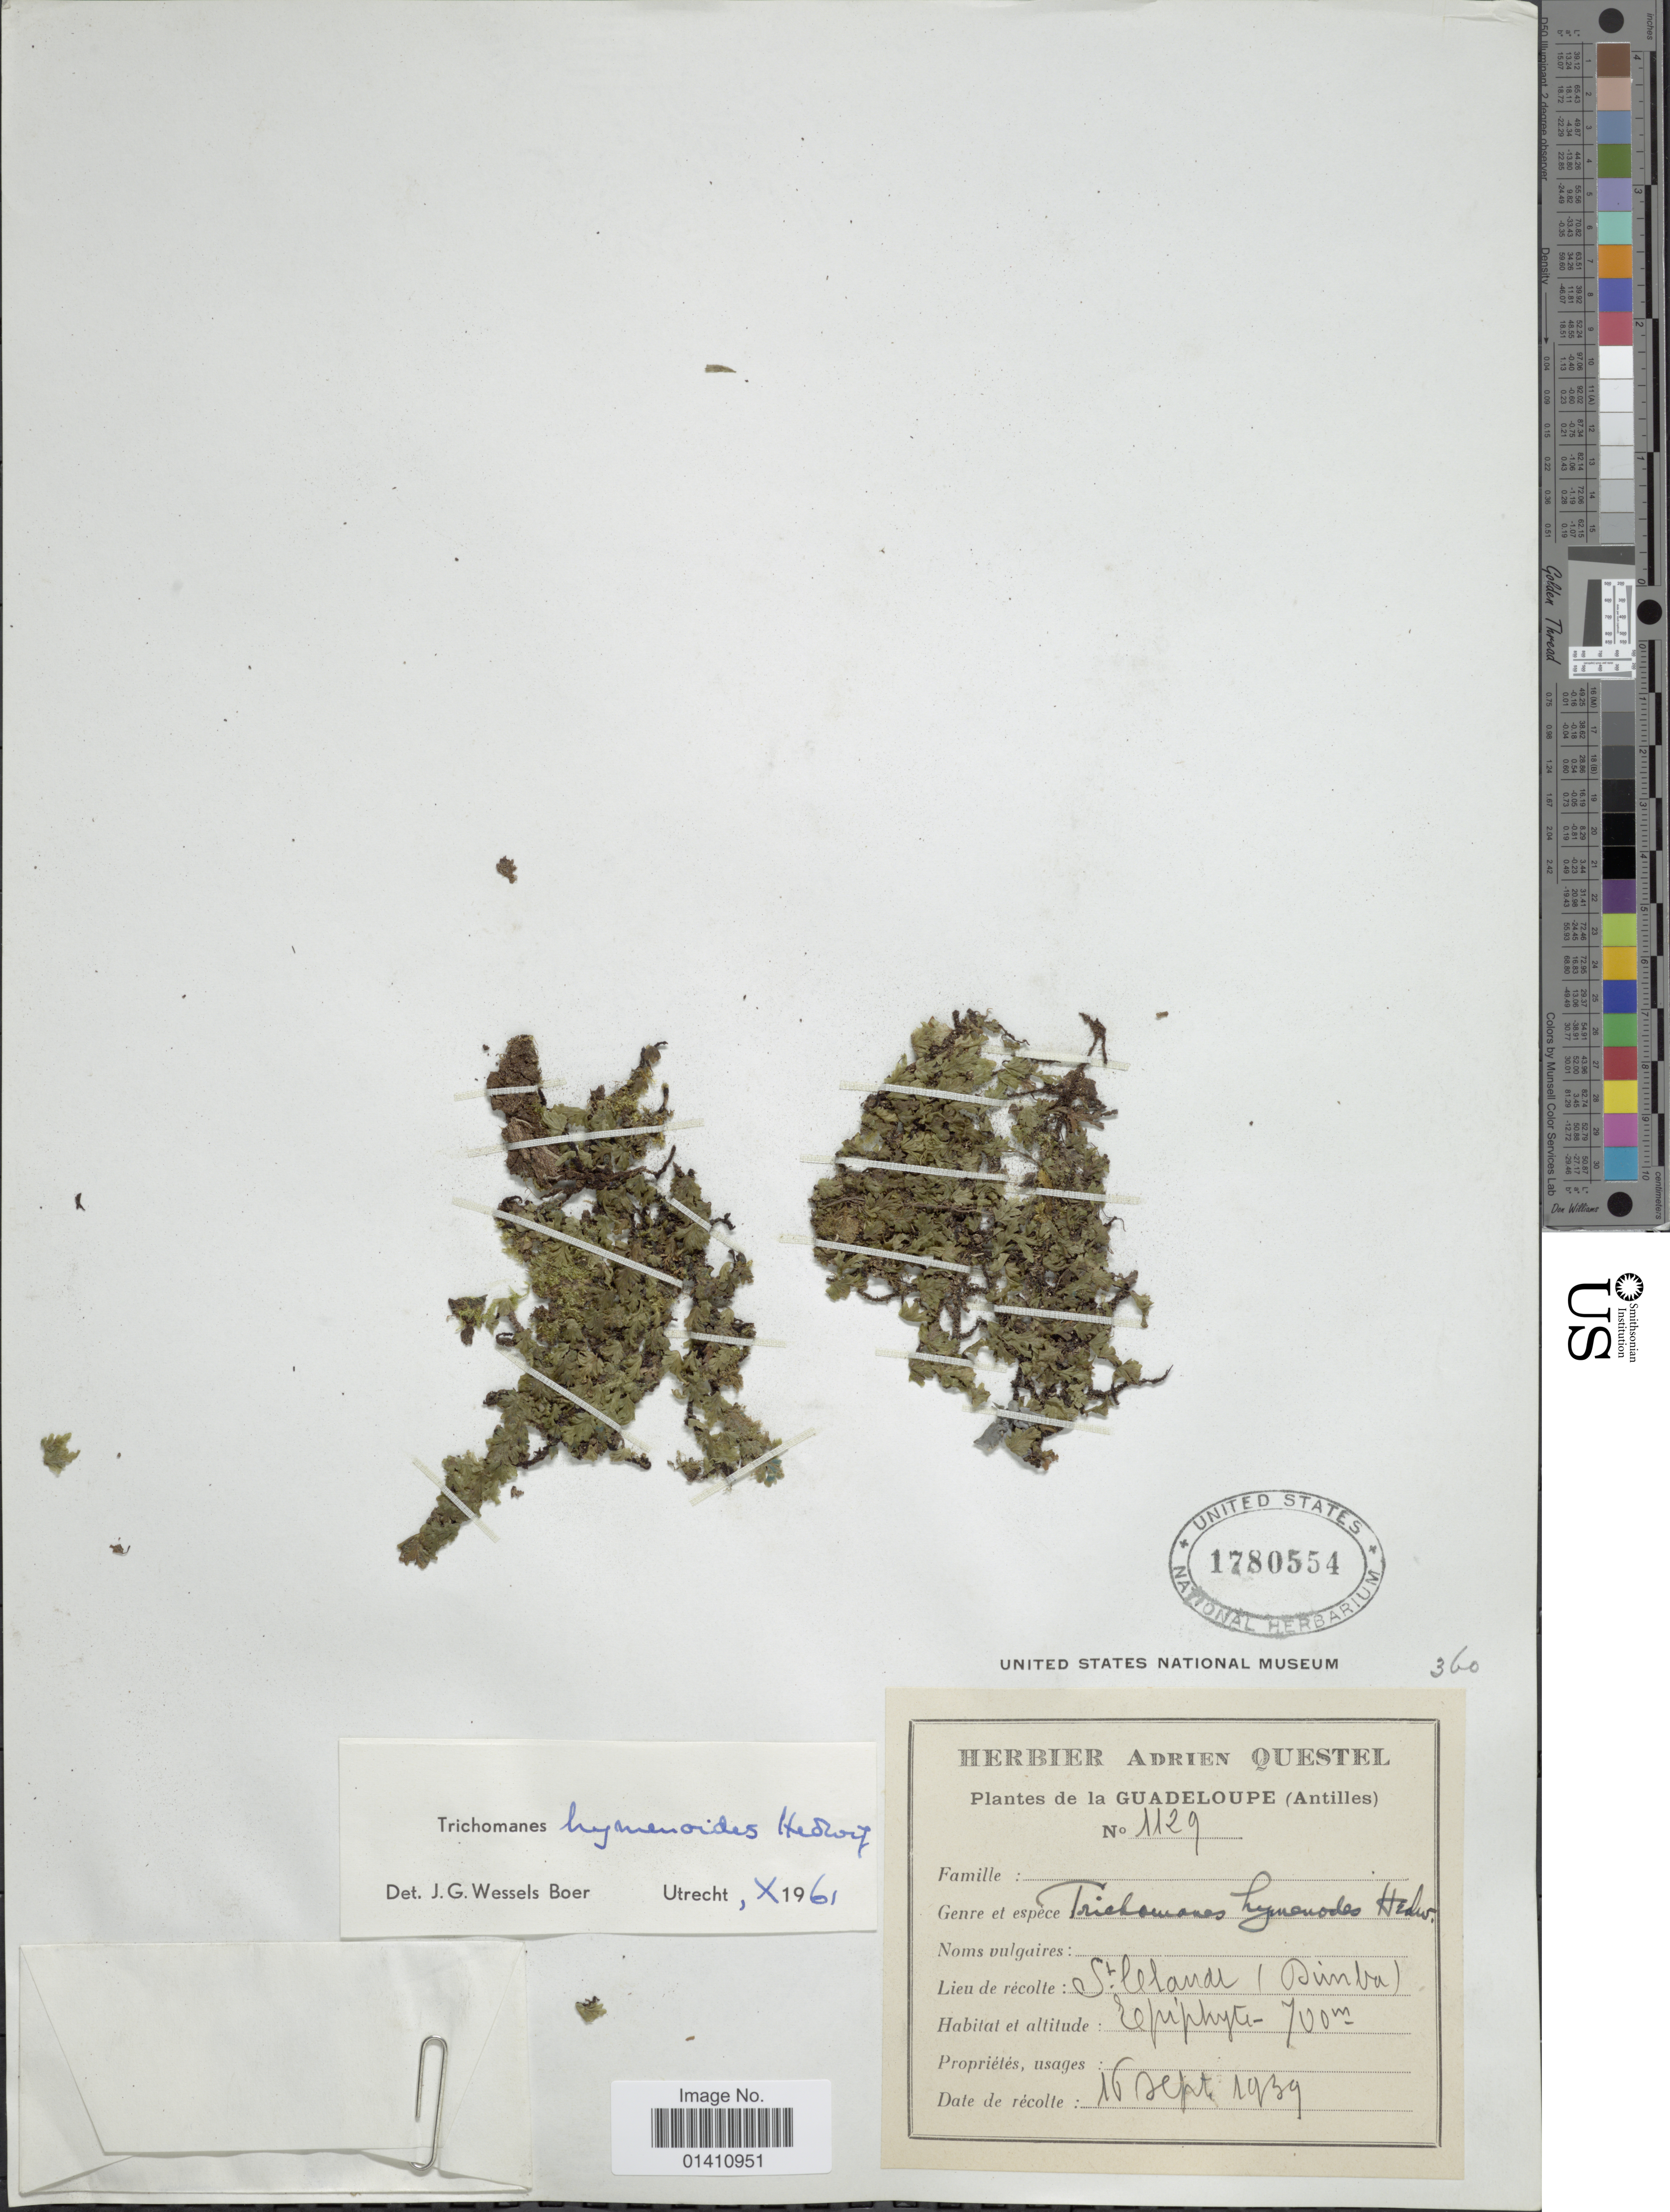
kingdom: Plantae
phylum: Tracheophyta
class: Polypodiopsida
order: Hymenophyllales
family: Hymenophyllaceae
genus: Didymoglossum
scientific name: Didymoglossum hymenoides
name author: (Hedw.) Copel.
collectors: A. Questel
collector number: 1129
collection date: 1939-09-16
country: Guadeloupe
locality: Antilles. St. Lelande (Dimba).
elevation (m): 700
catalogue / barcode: US 1780554